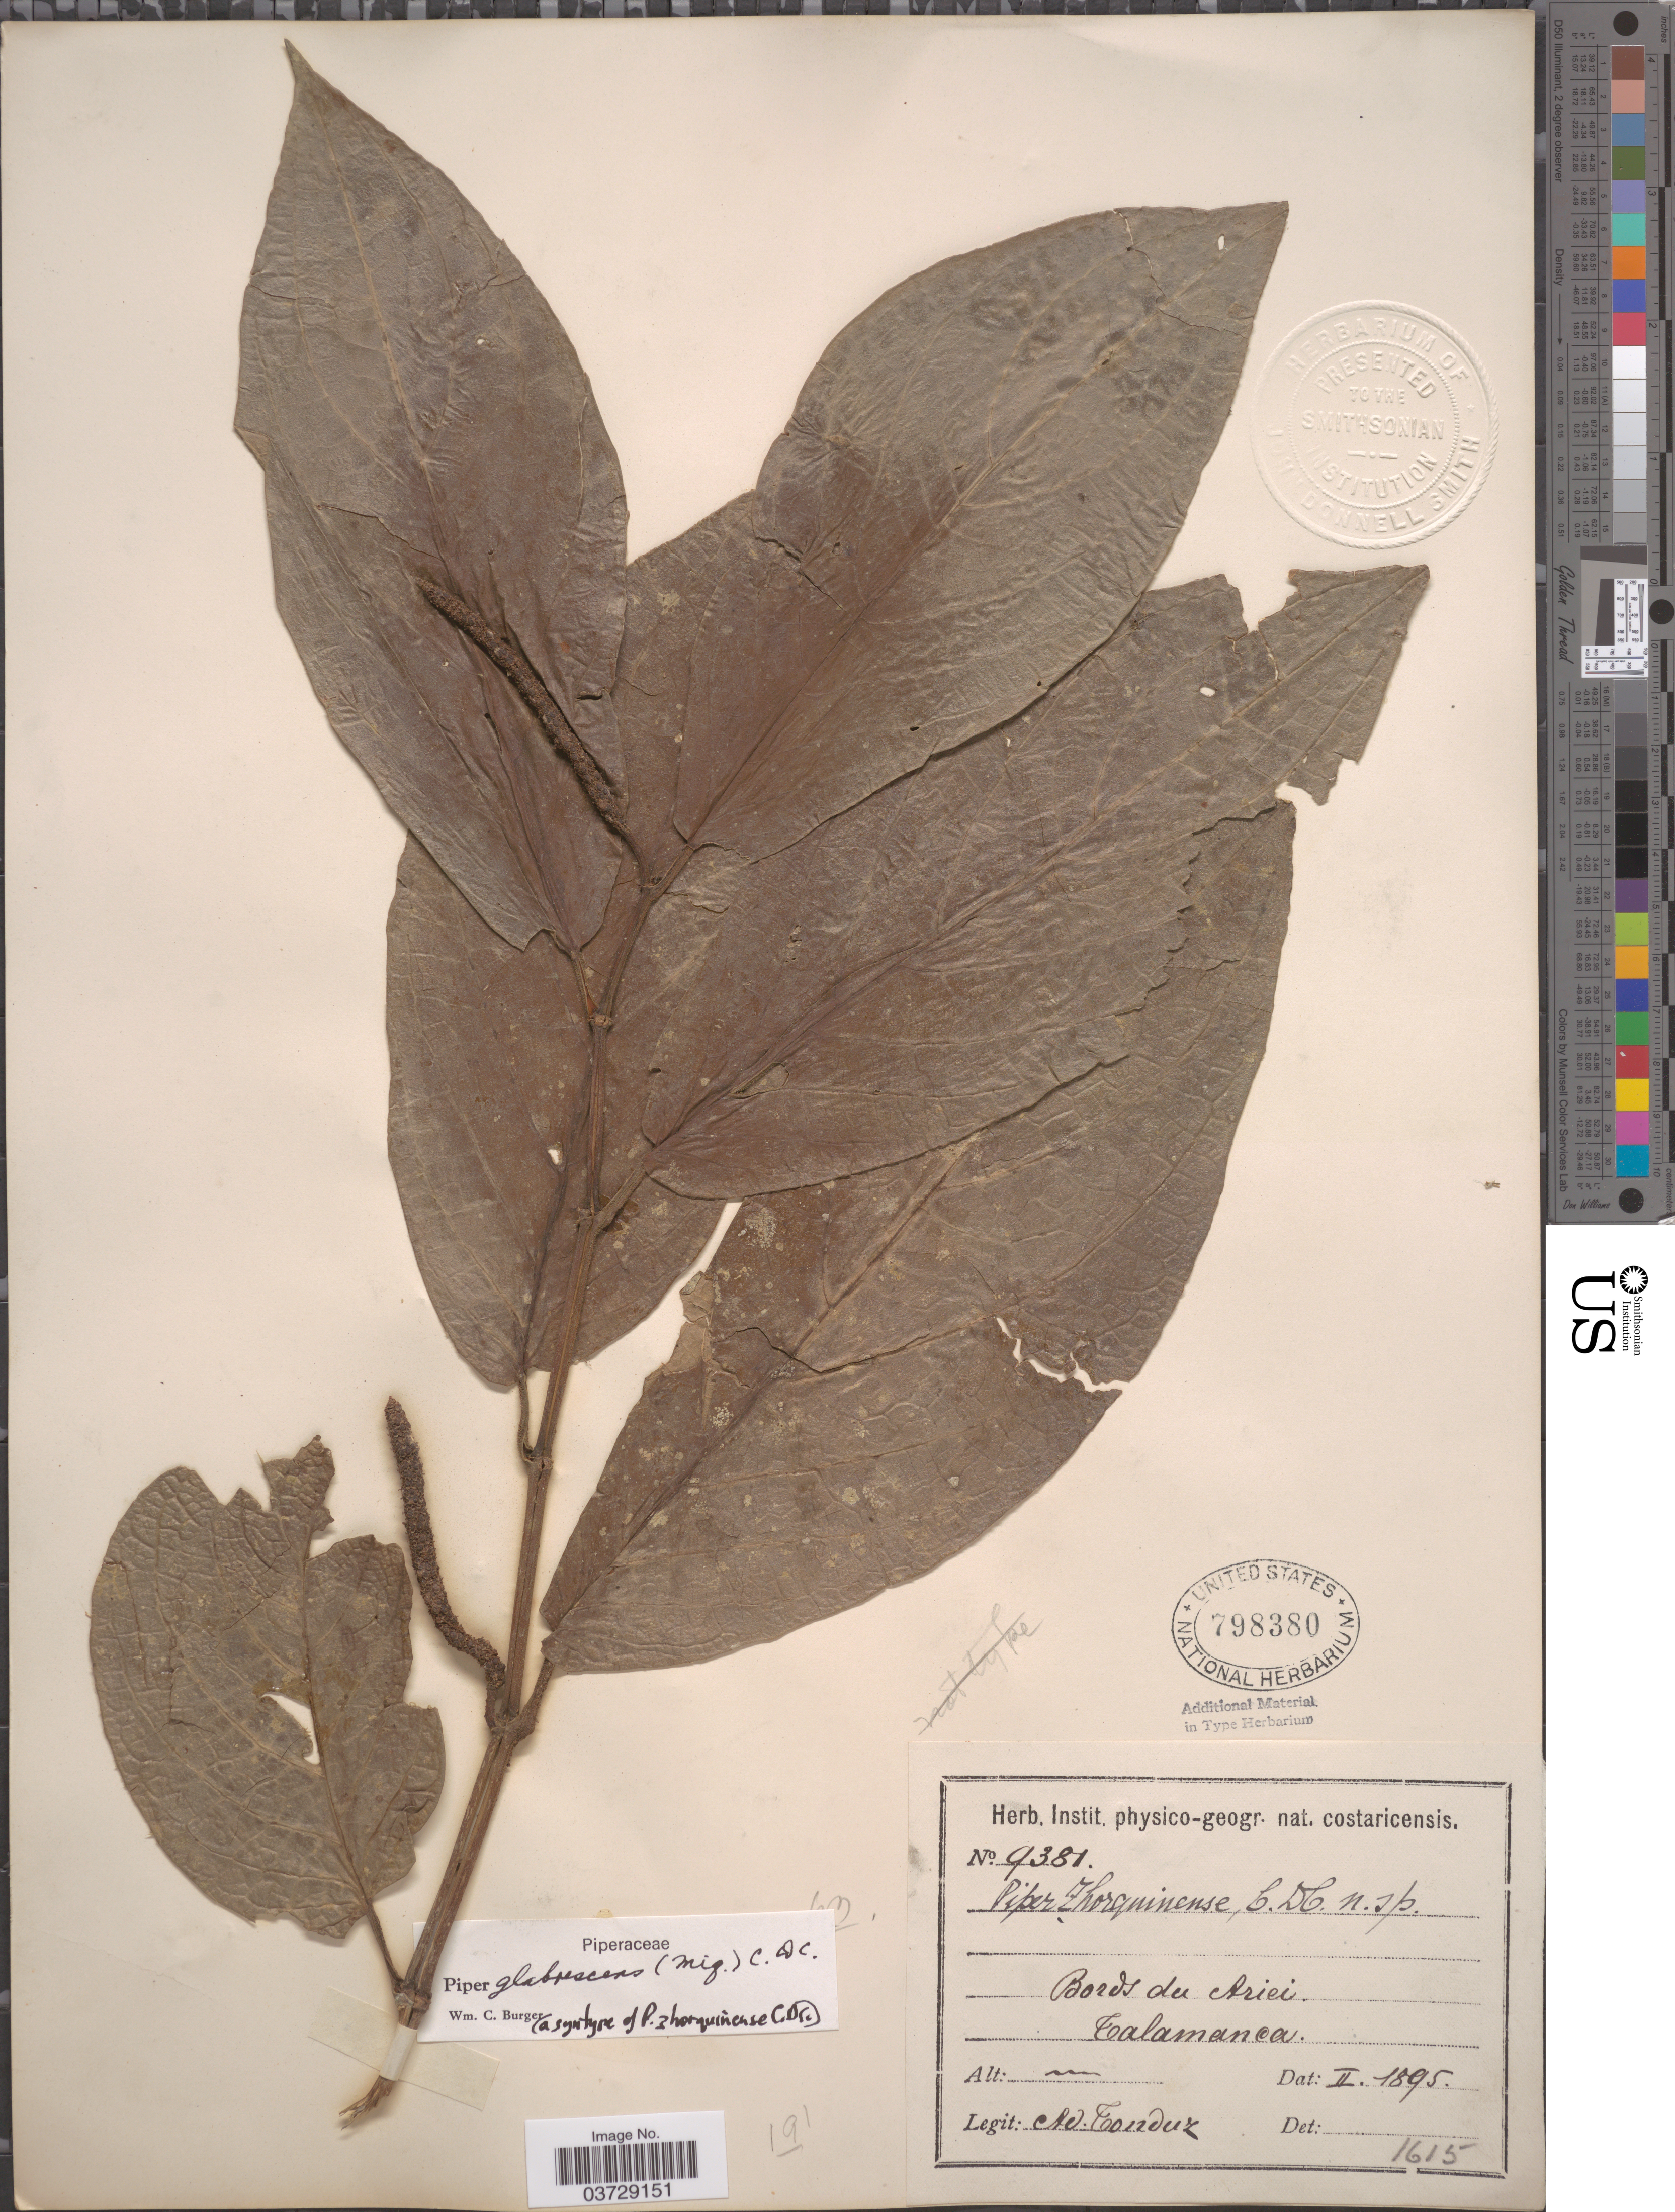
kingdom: Plantae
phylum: Tracheophyta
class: Magnoliopsida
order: Piperales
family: Piperaceae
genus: Piper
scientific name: Piper glabrescens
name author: (Miq.) C. DC.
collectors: A. Tonduz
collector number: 9381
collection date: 1895-02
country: Costa Rica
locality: Bords du Arici. Talamanca.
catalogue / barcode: US 798380